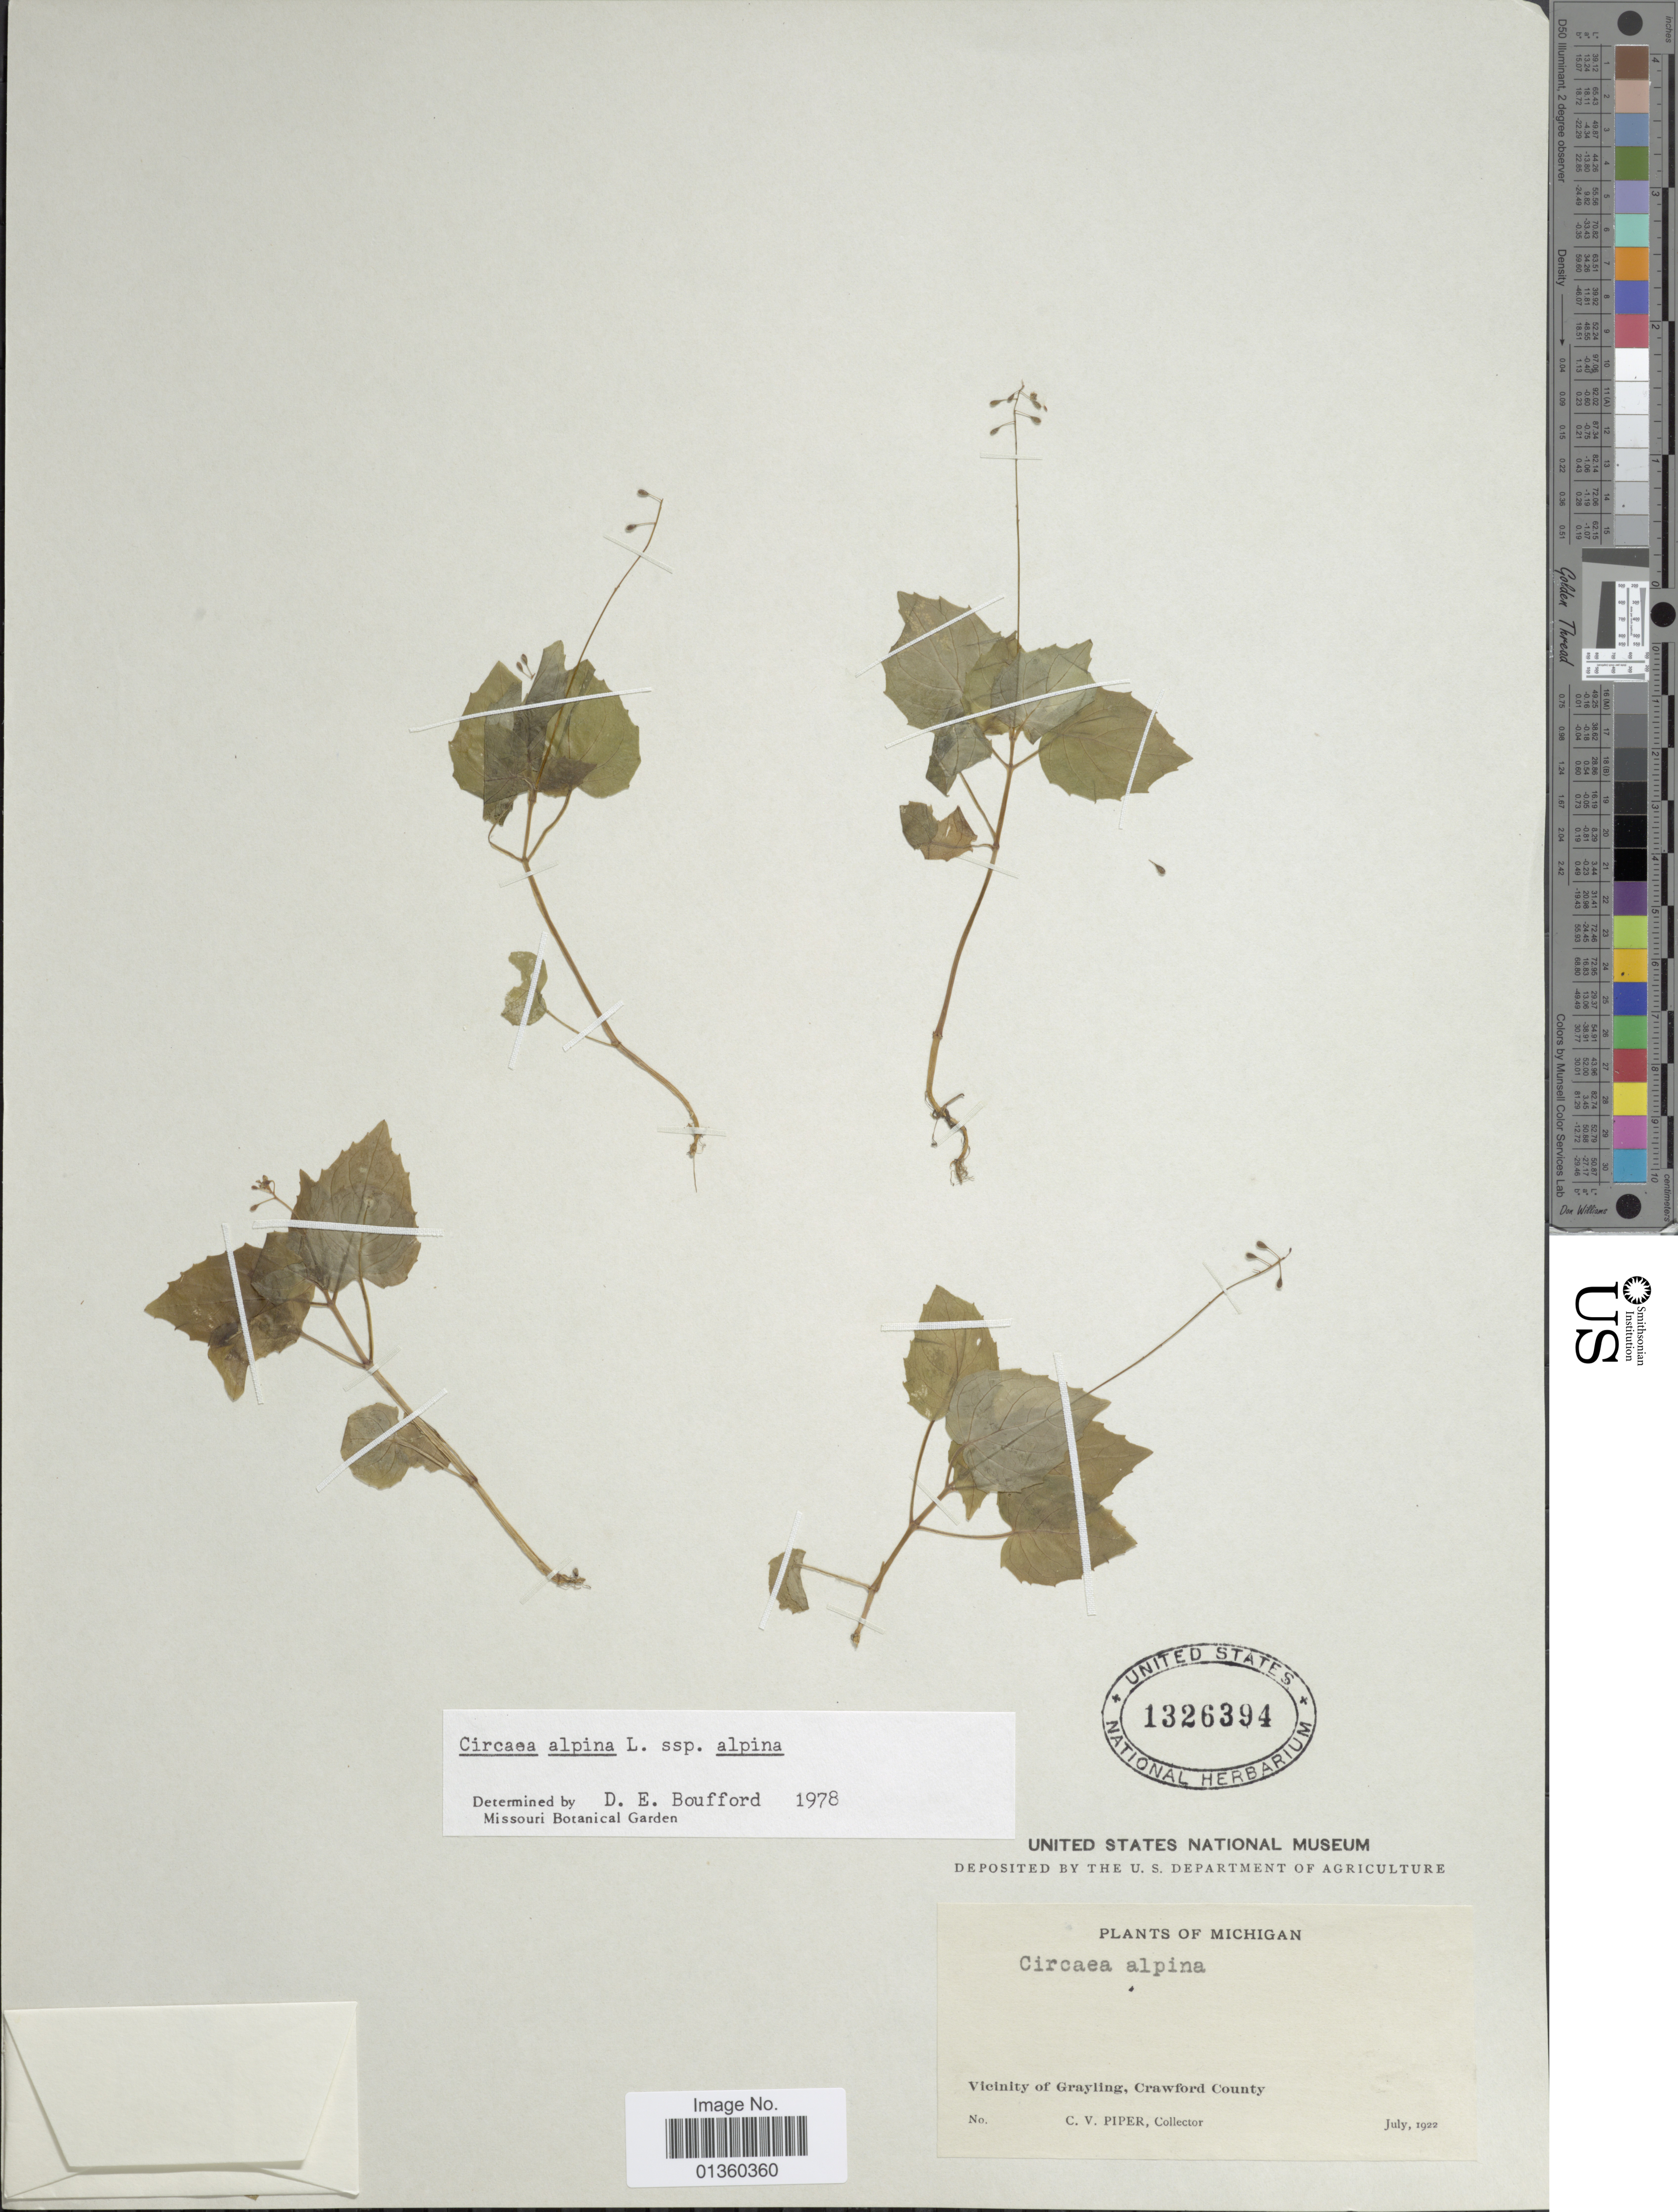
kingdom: Plantae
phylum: Tracheophyta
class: Magnoliopsida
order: Myrtales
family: Onagraceae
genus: Circaea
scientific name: Circaea alpina subsp. alpina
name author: L.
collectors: C. V. Piper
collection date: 1922-07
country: United States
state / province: Michigan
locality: Vicinity of Grayling, Crawford County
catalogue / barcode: US 1326394